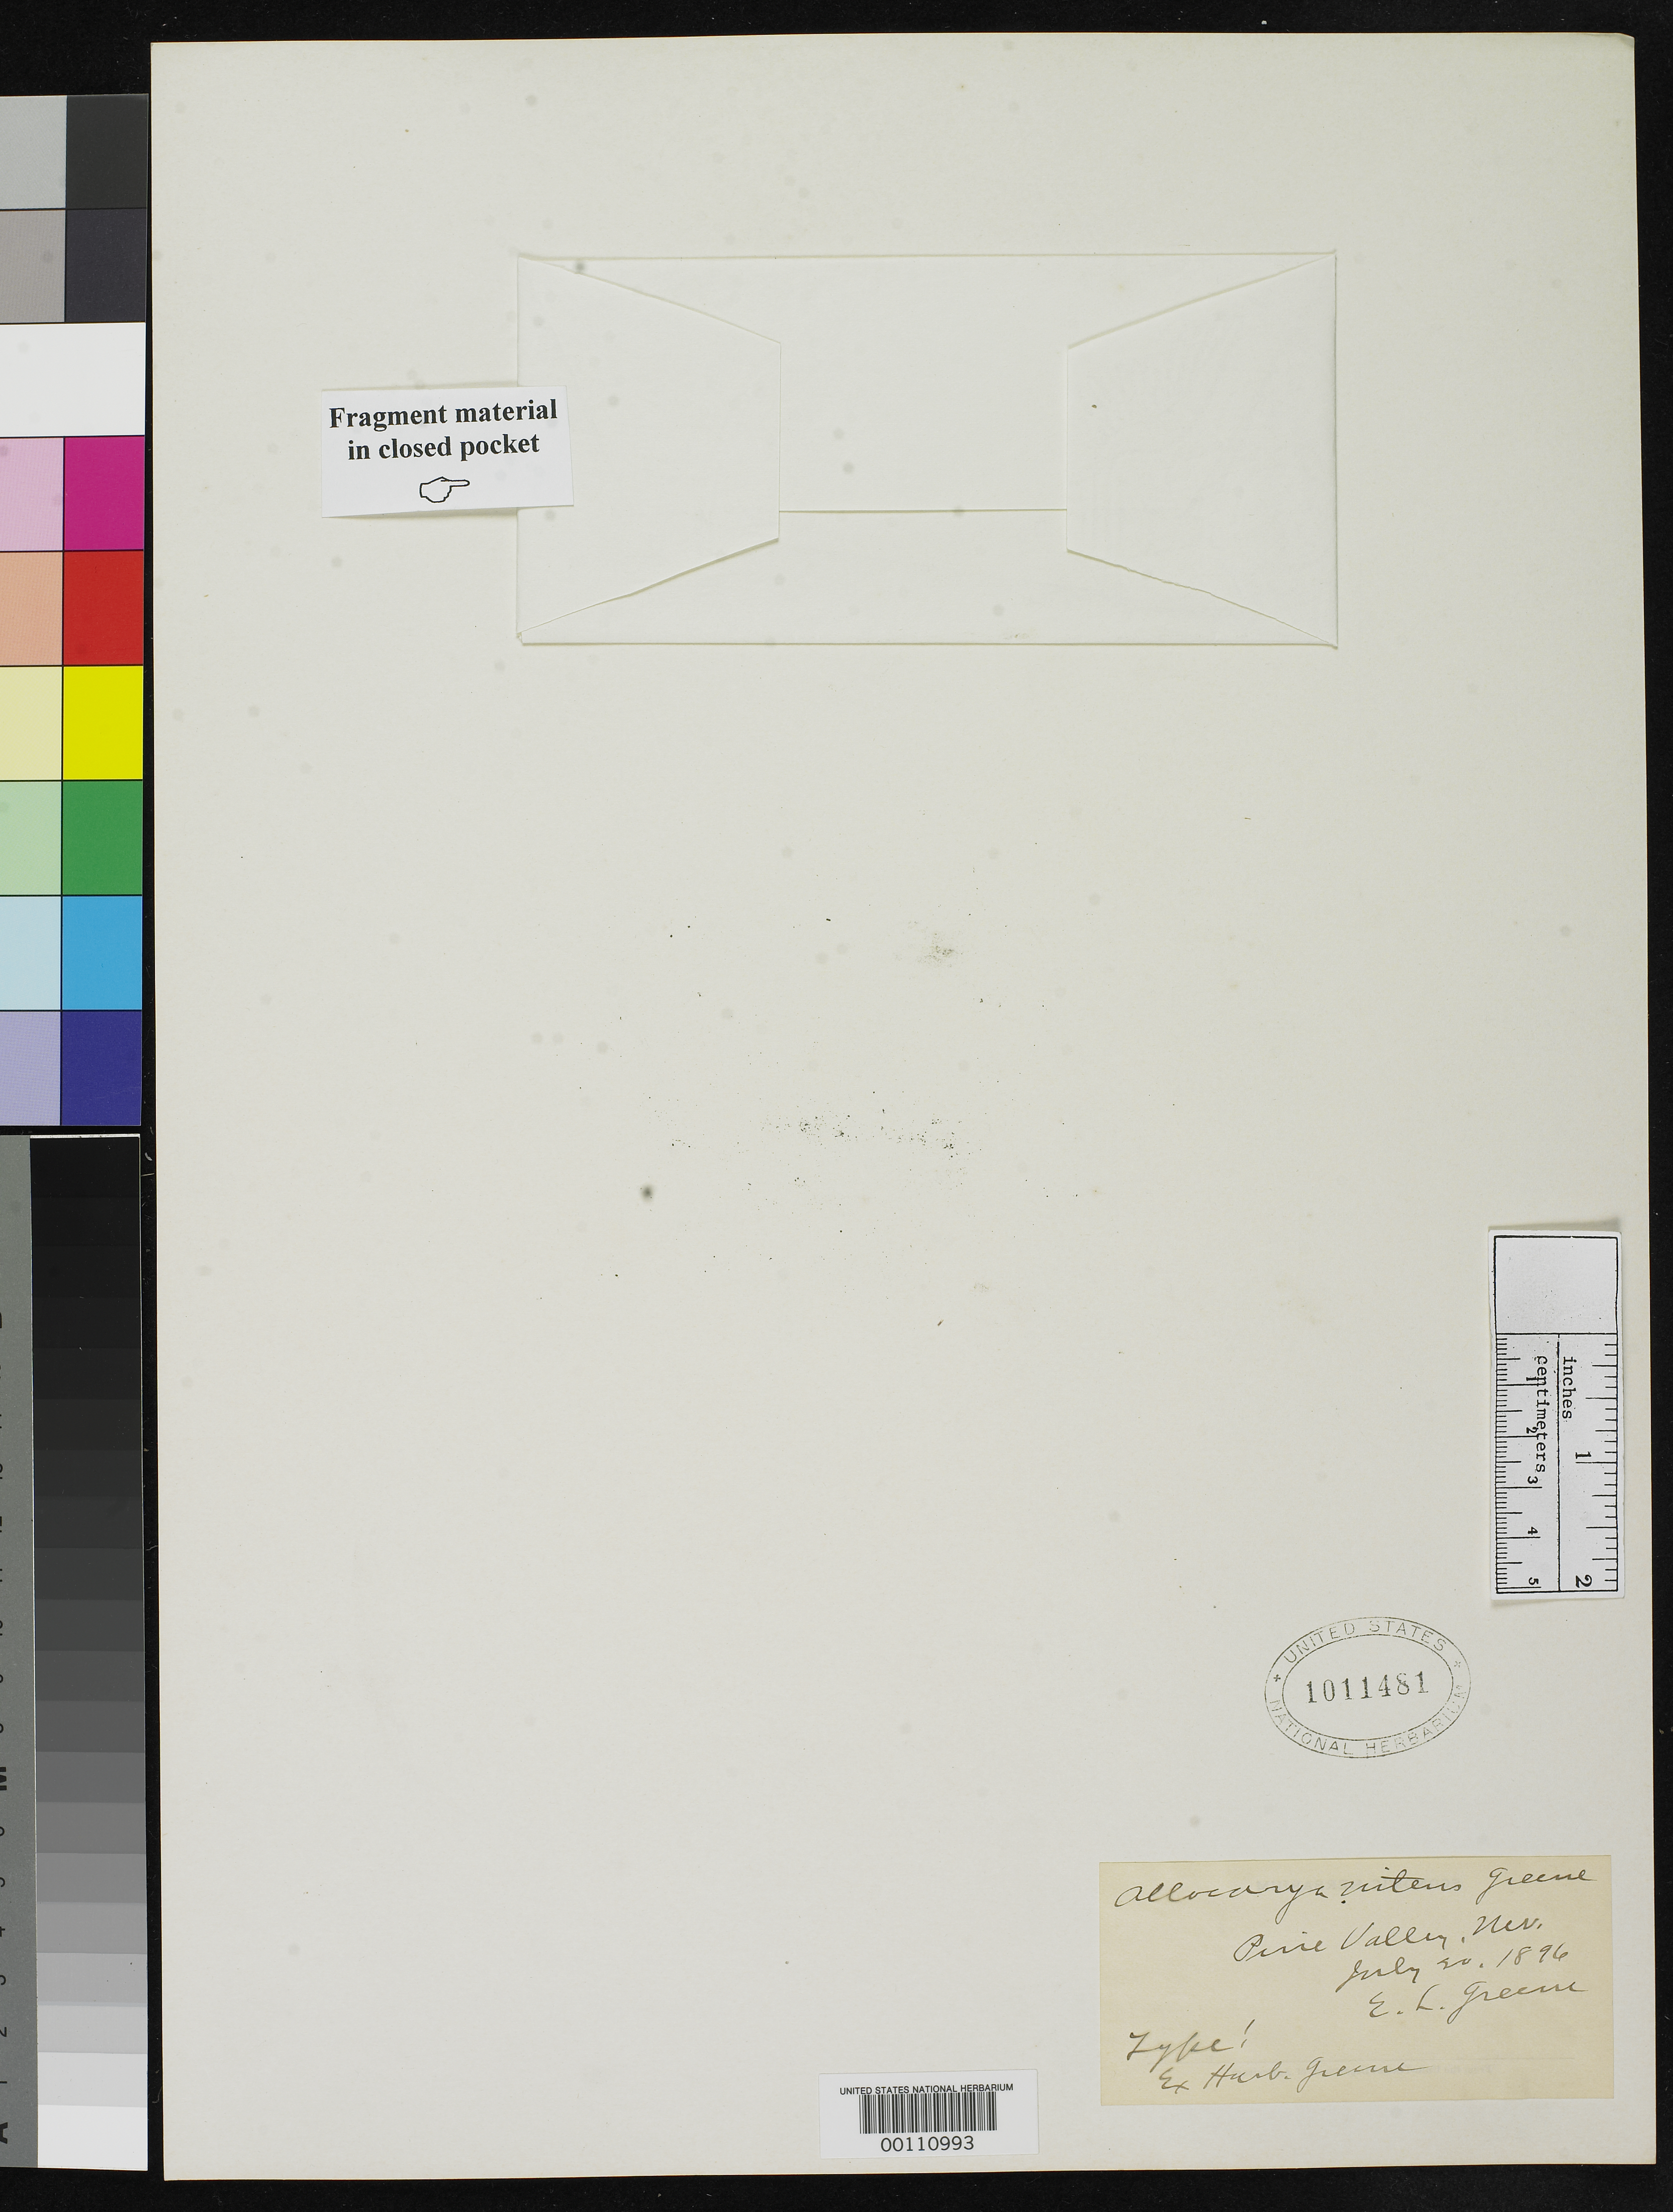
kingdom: Plantae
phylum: Tracheophyta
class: Magnoliopsida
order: Boraginales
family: Boraginaceae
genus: Allocarya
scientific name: Allocarya nitens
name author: Greene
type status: Isotype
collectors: E. L. Greene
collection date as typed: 20 Jul 1896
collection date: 1896-07-20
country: United States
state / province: Nevada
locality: Pine Creek.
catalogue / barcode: US 1011481